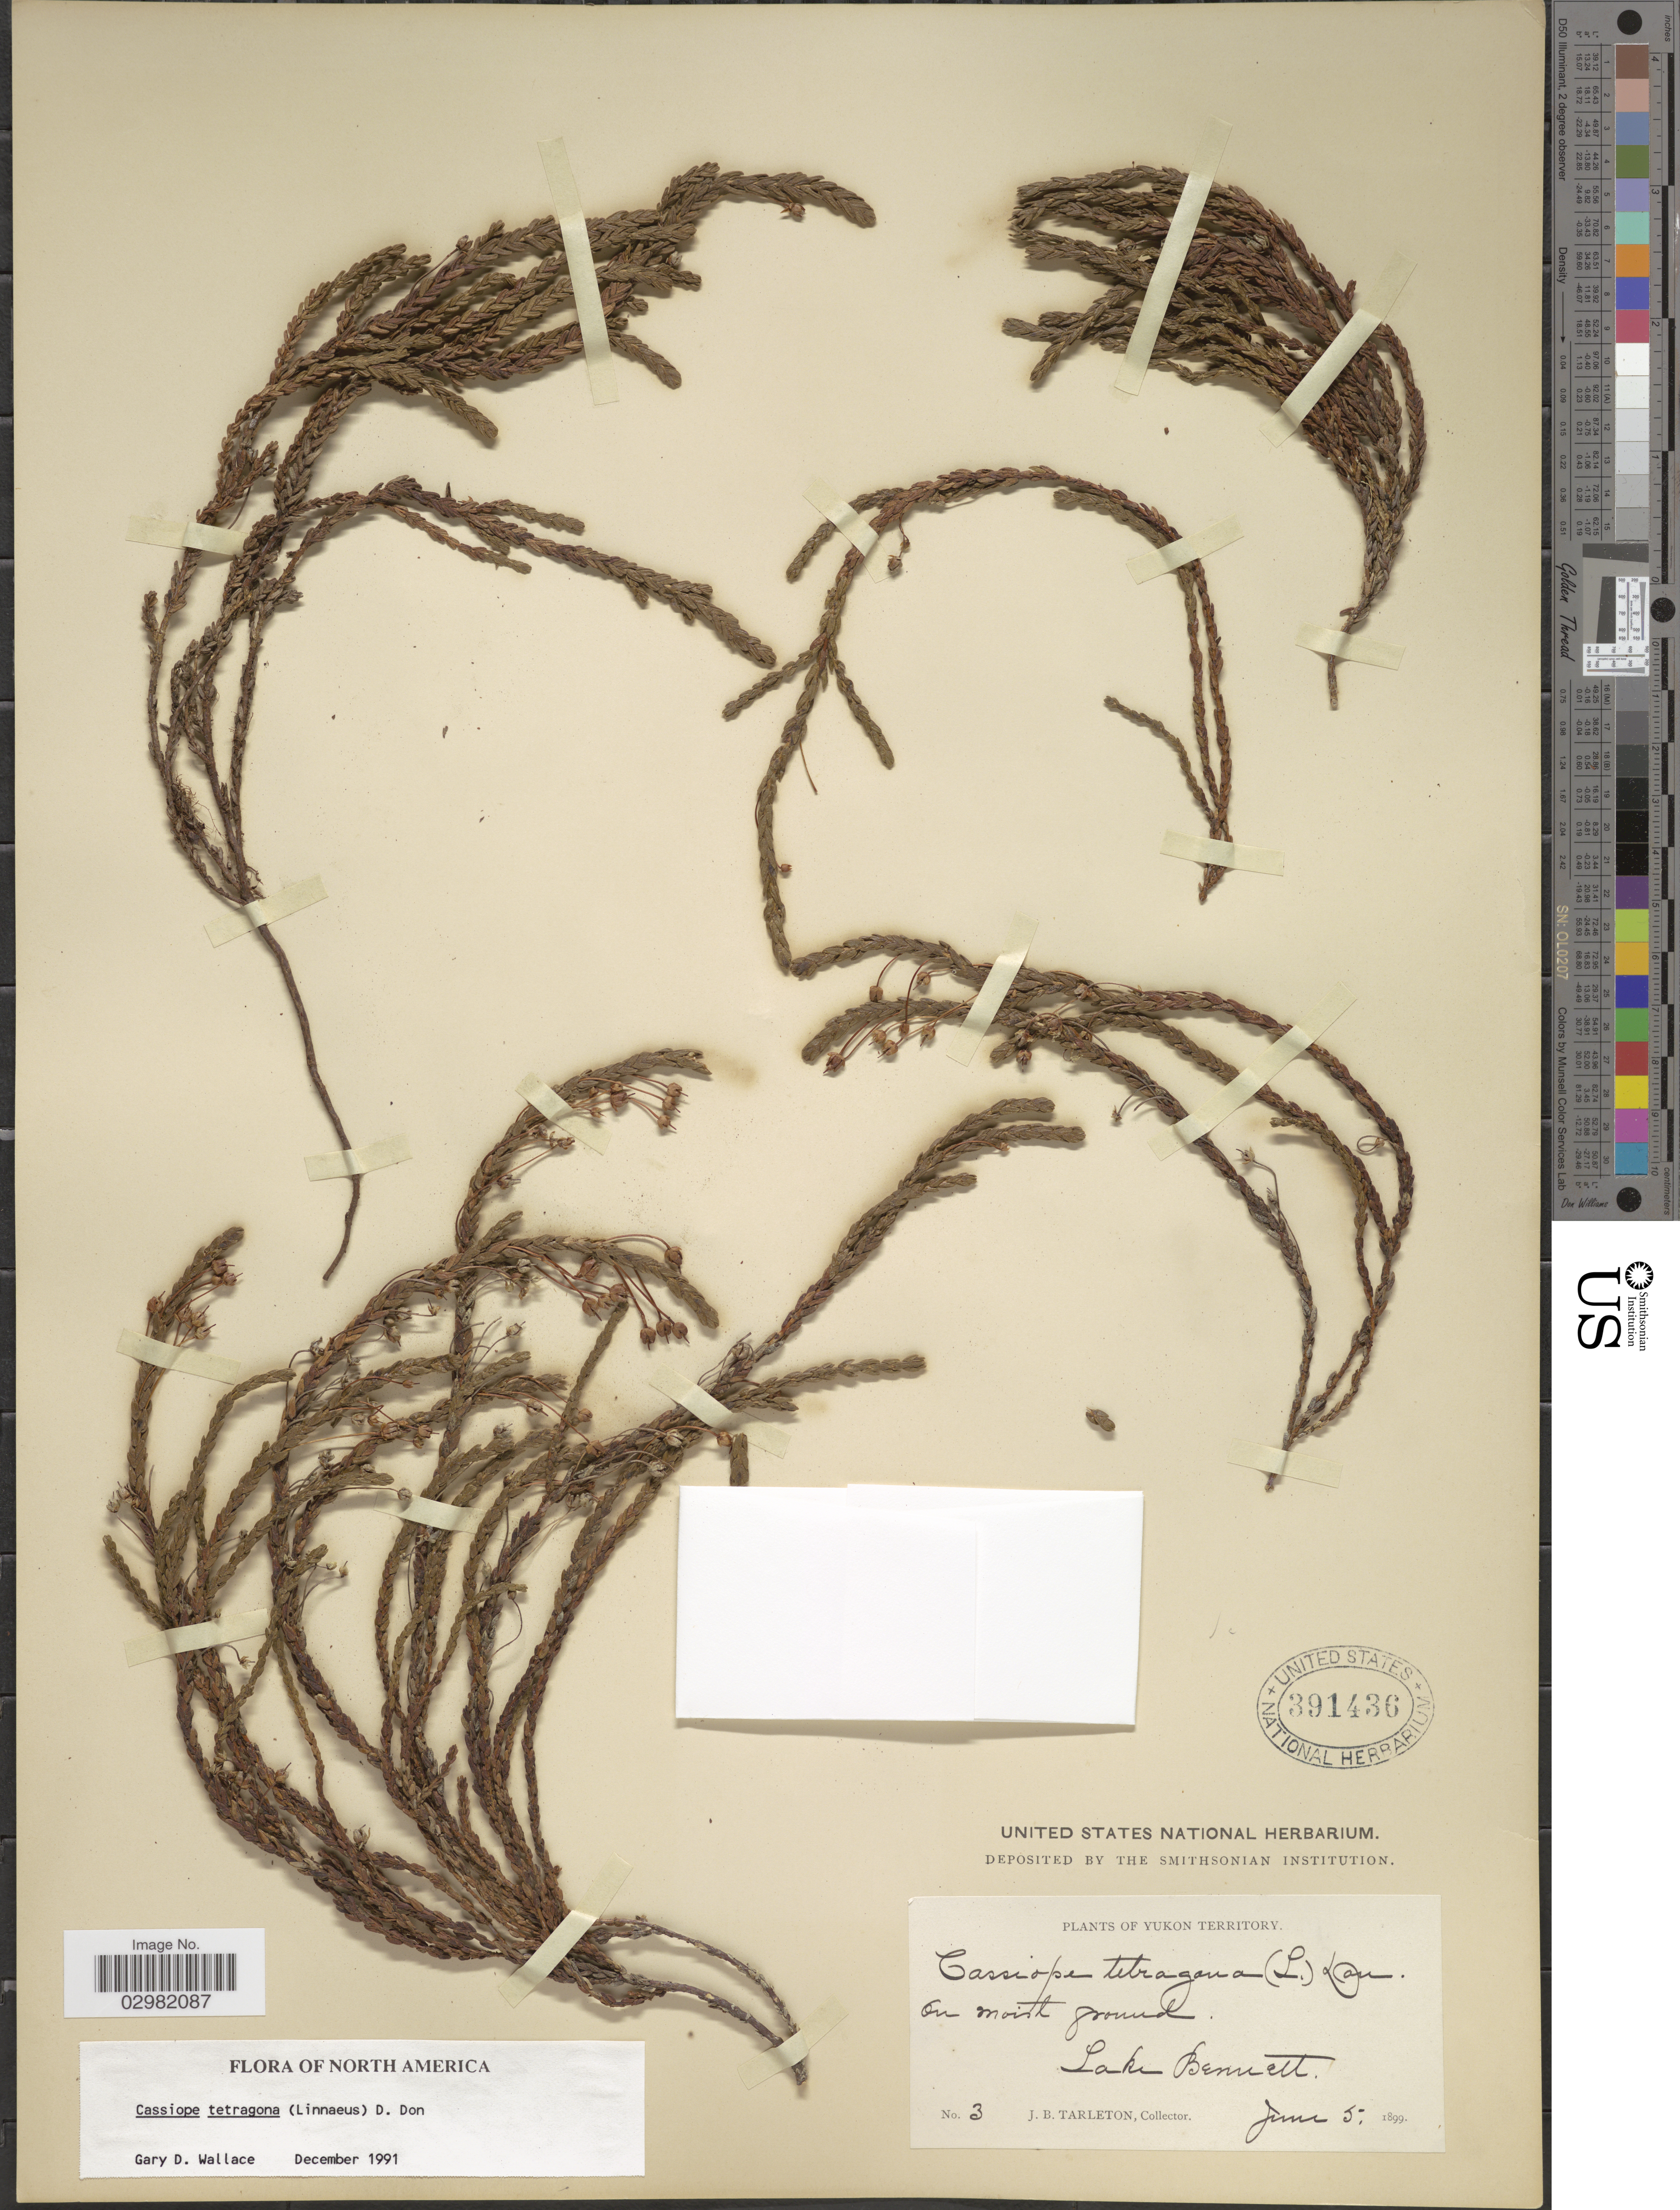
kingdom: Plantae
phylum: Tracheophyta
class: Magnoliopsida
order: Ericales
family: Ericaceae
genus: Cassiope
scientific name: Cassiope tetragona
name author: (L.) D. Don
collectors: J. Tarleton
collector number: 3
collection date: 1899-06-05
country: Canada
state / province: Yukon Territory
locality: Lake Bennett.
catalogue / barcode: US 391436